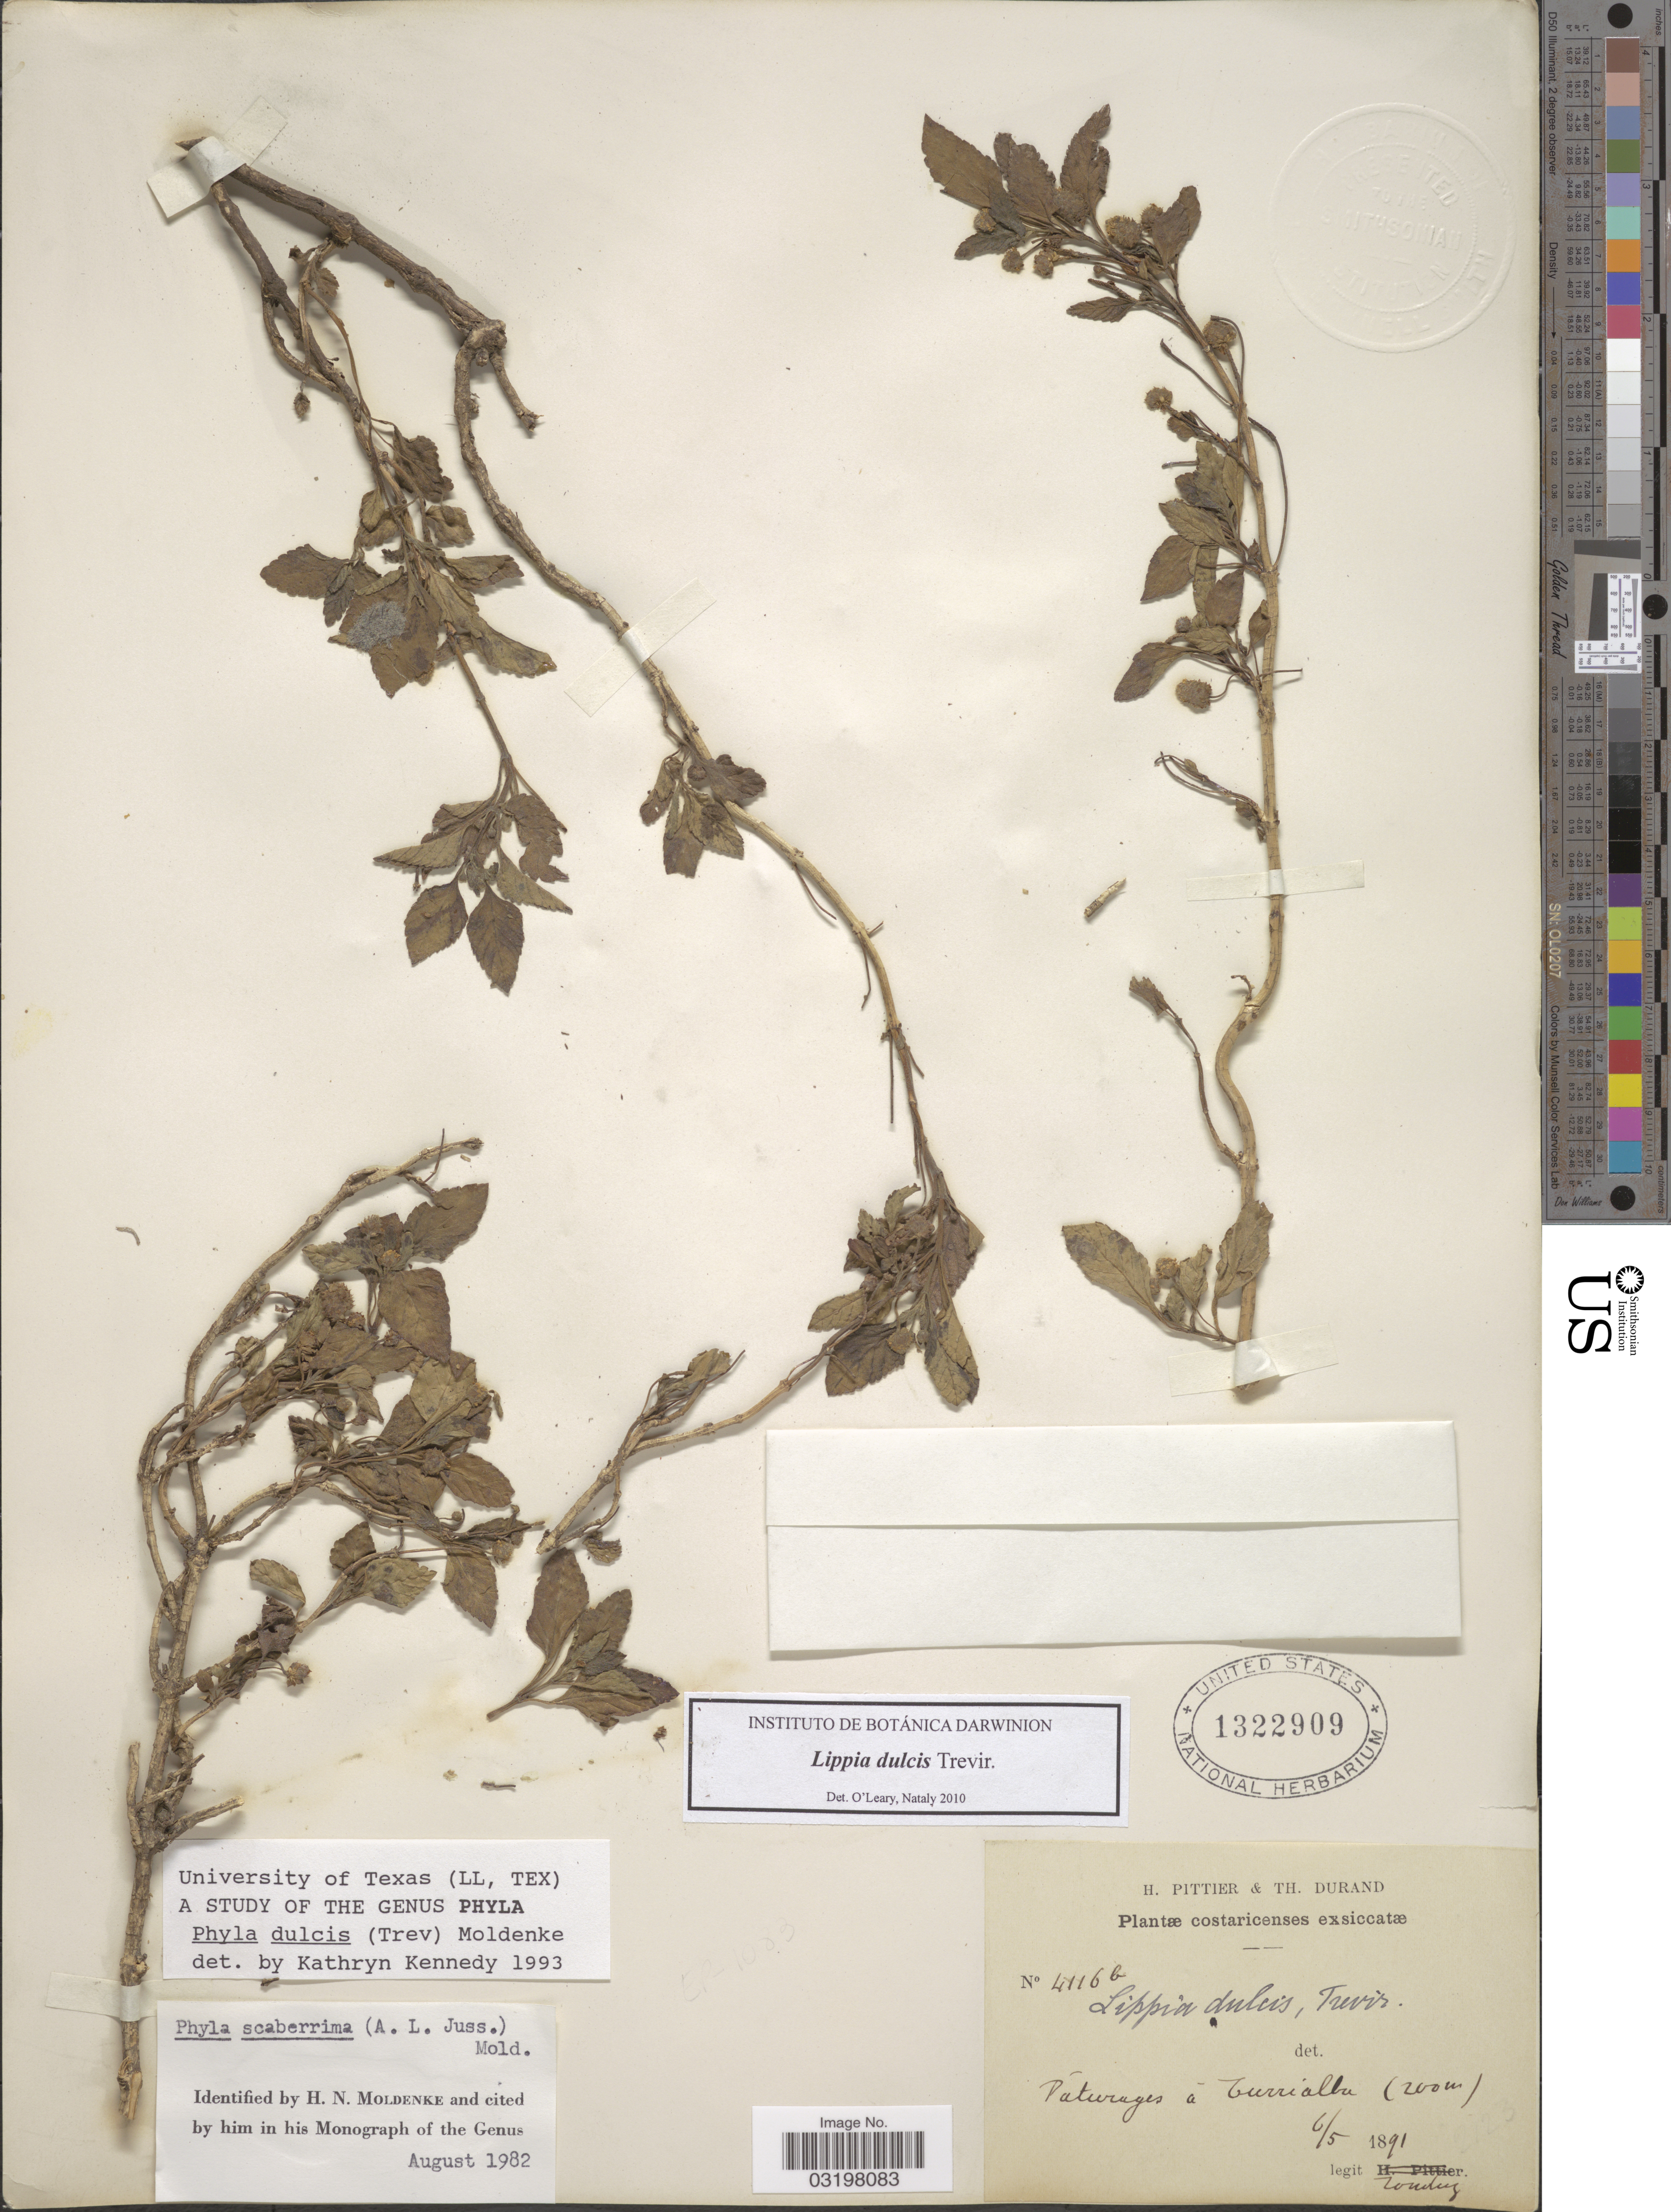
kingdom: Plantae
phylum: Tracheophyta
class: Magnoliopsida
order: Lamiales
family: Verbenaceae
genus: Lippia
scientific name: Lippia dulcis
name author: Trevis.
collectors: Tonduz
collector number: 4116b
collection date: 1891-05-06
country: Costa Rica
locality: Páturages á Turrialba.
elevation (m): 200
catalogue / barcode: US 1322909